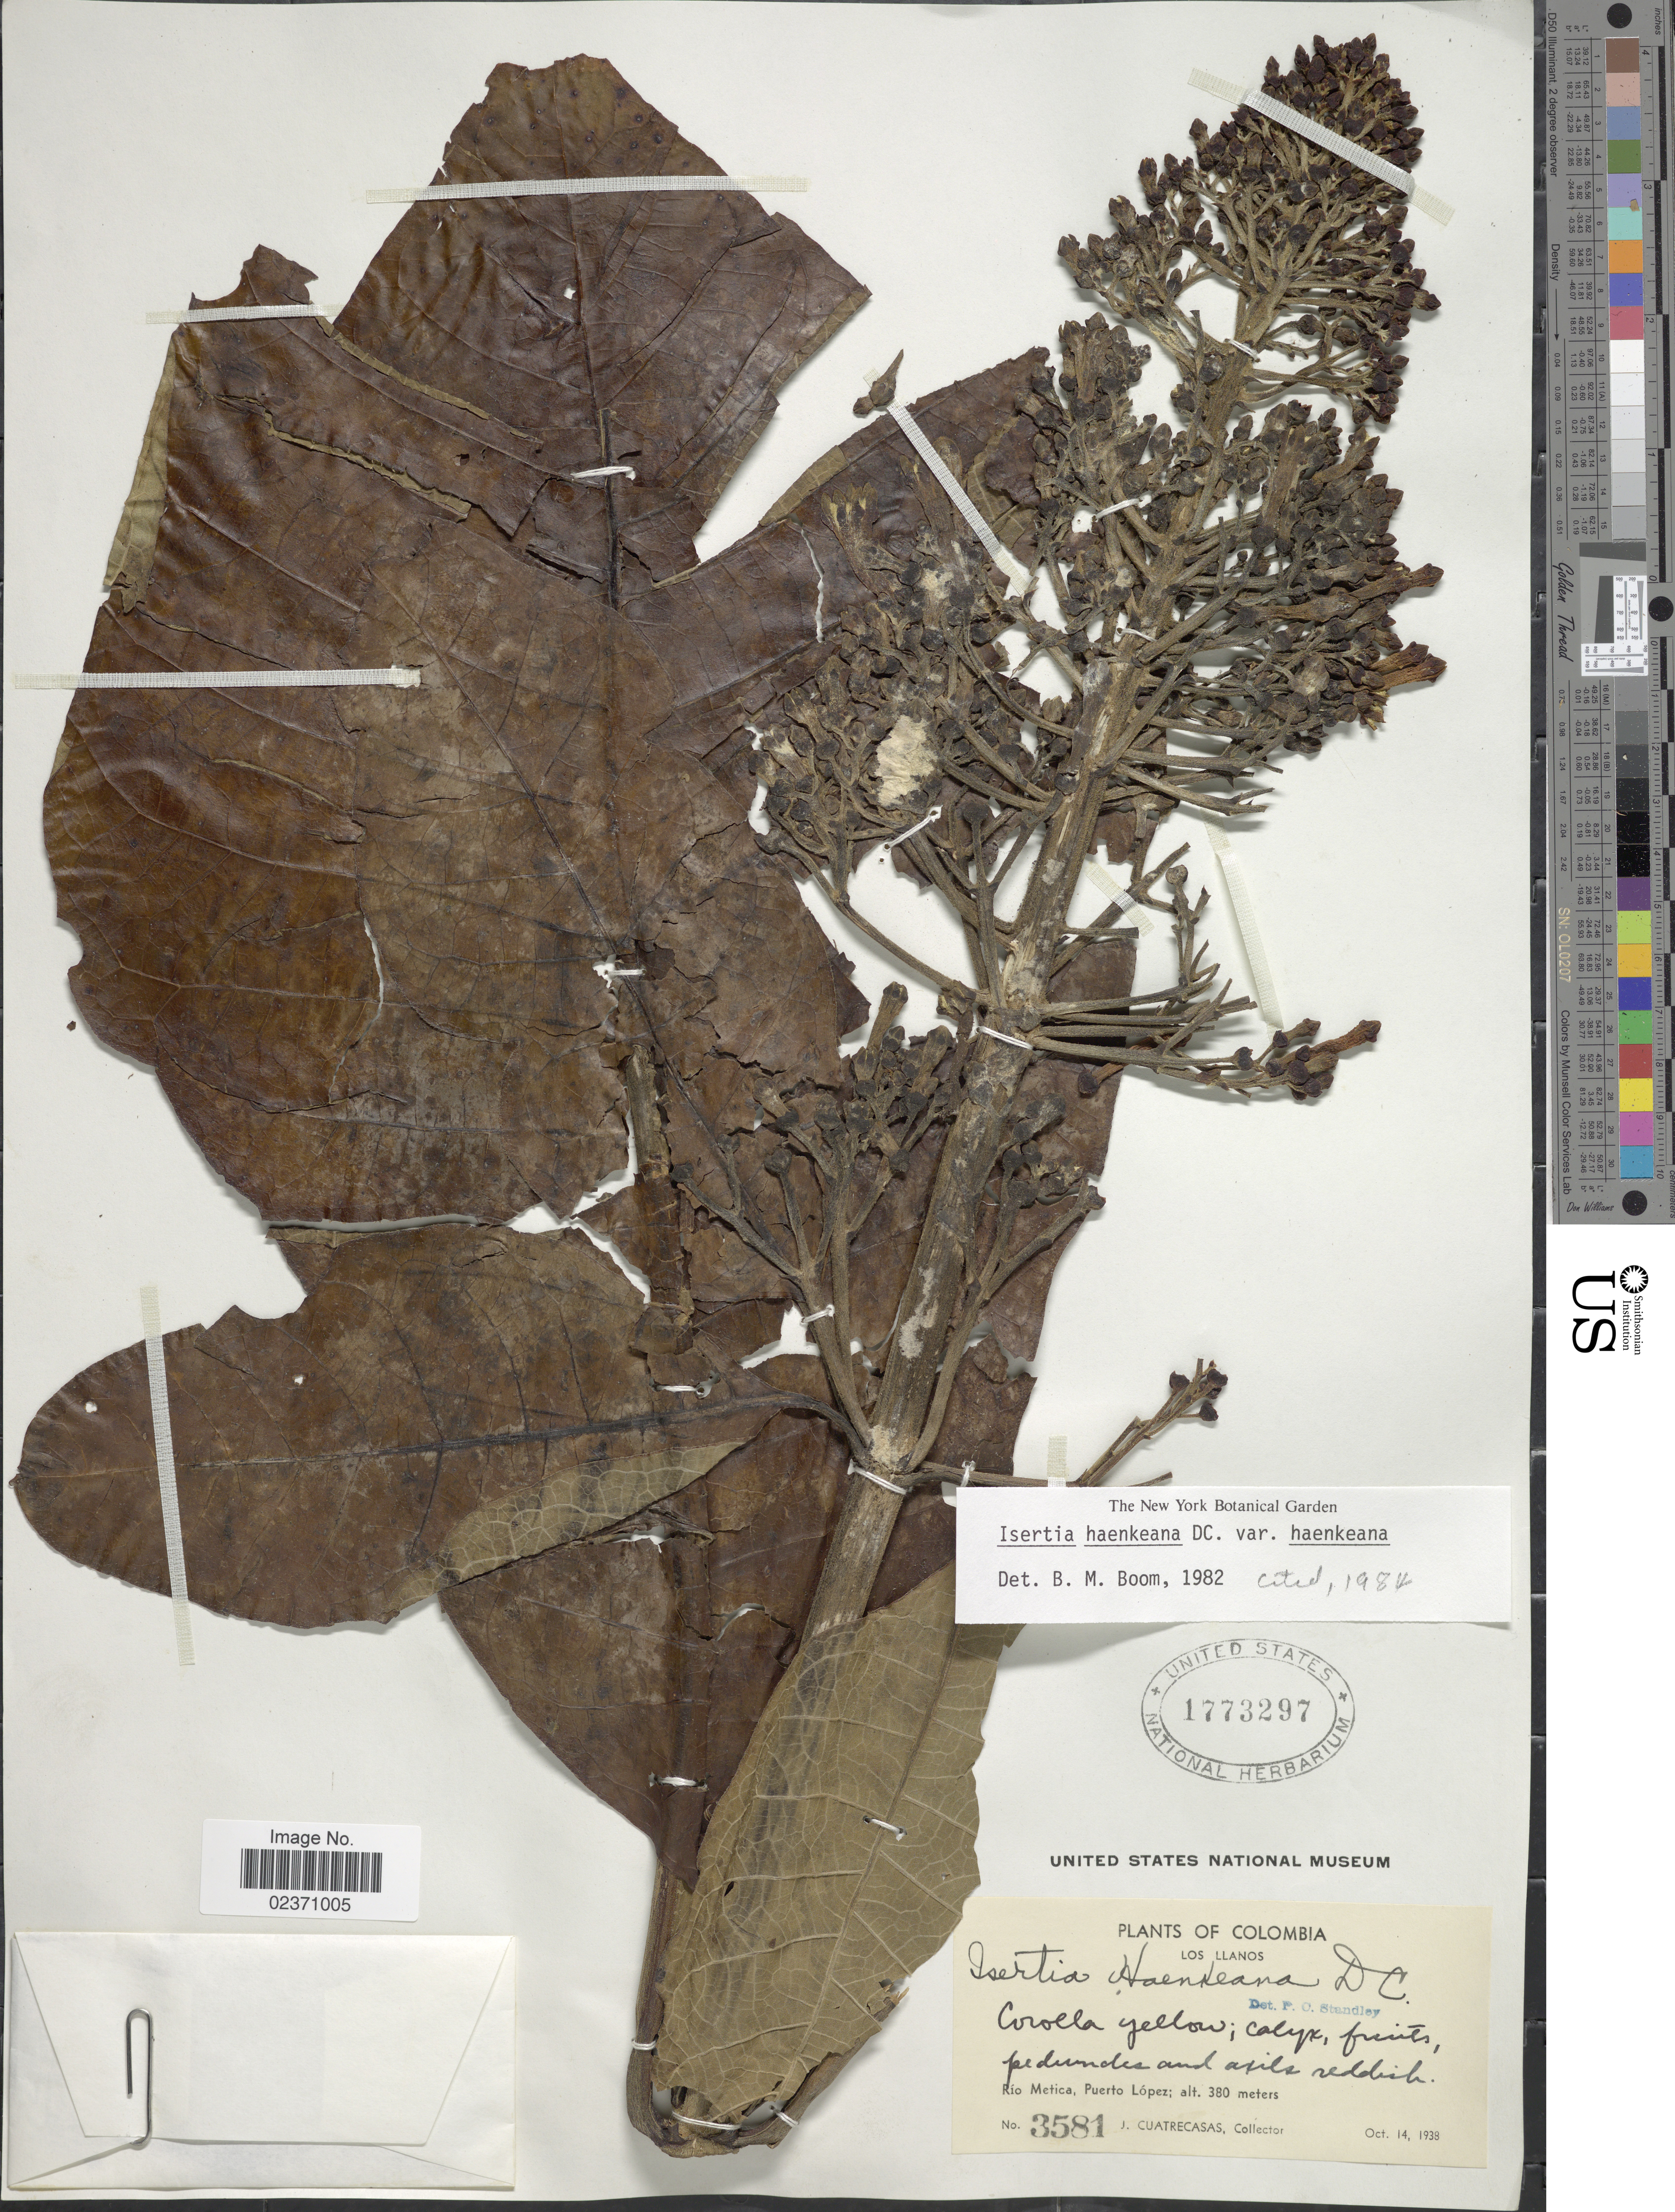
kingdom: Plantae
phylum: Tracheophyta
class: Magnoliopsida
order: Gentianales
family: Rubiaceae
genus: Isertia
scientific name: Isertia haenkeana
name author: DC.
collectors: J. Cuatrecasas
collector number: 3581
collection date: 1938-10-14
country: Colombia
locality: Los Llanos. Rio Metica, Puerto Lopez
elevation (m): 380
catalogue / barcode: US 1773297